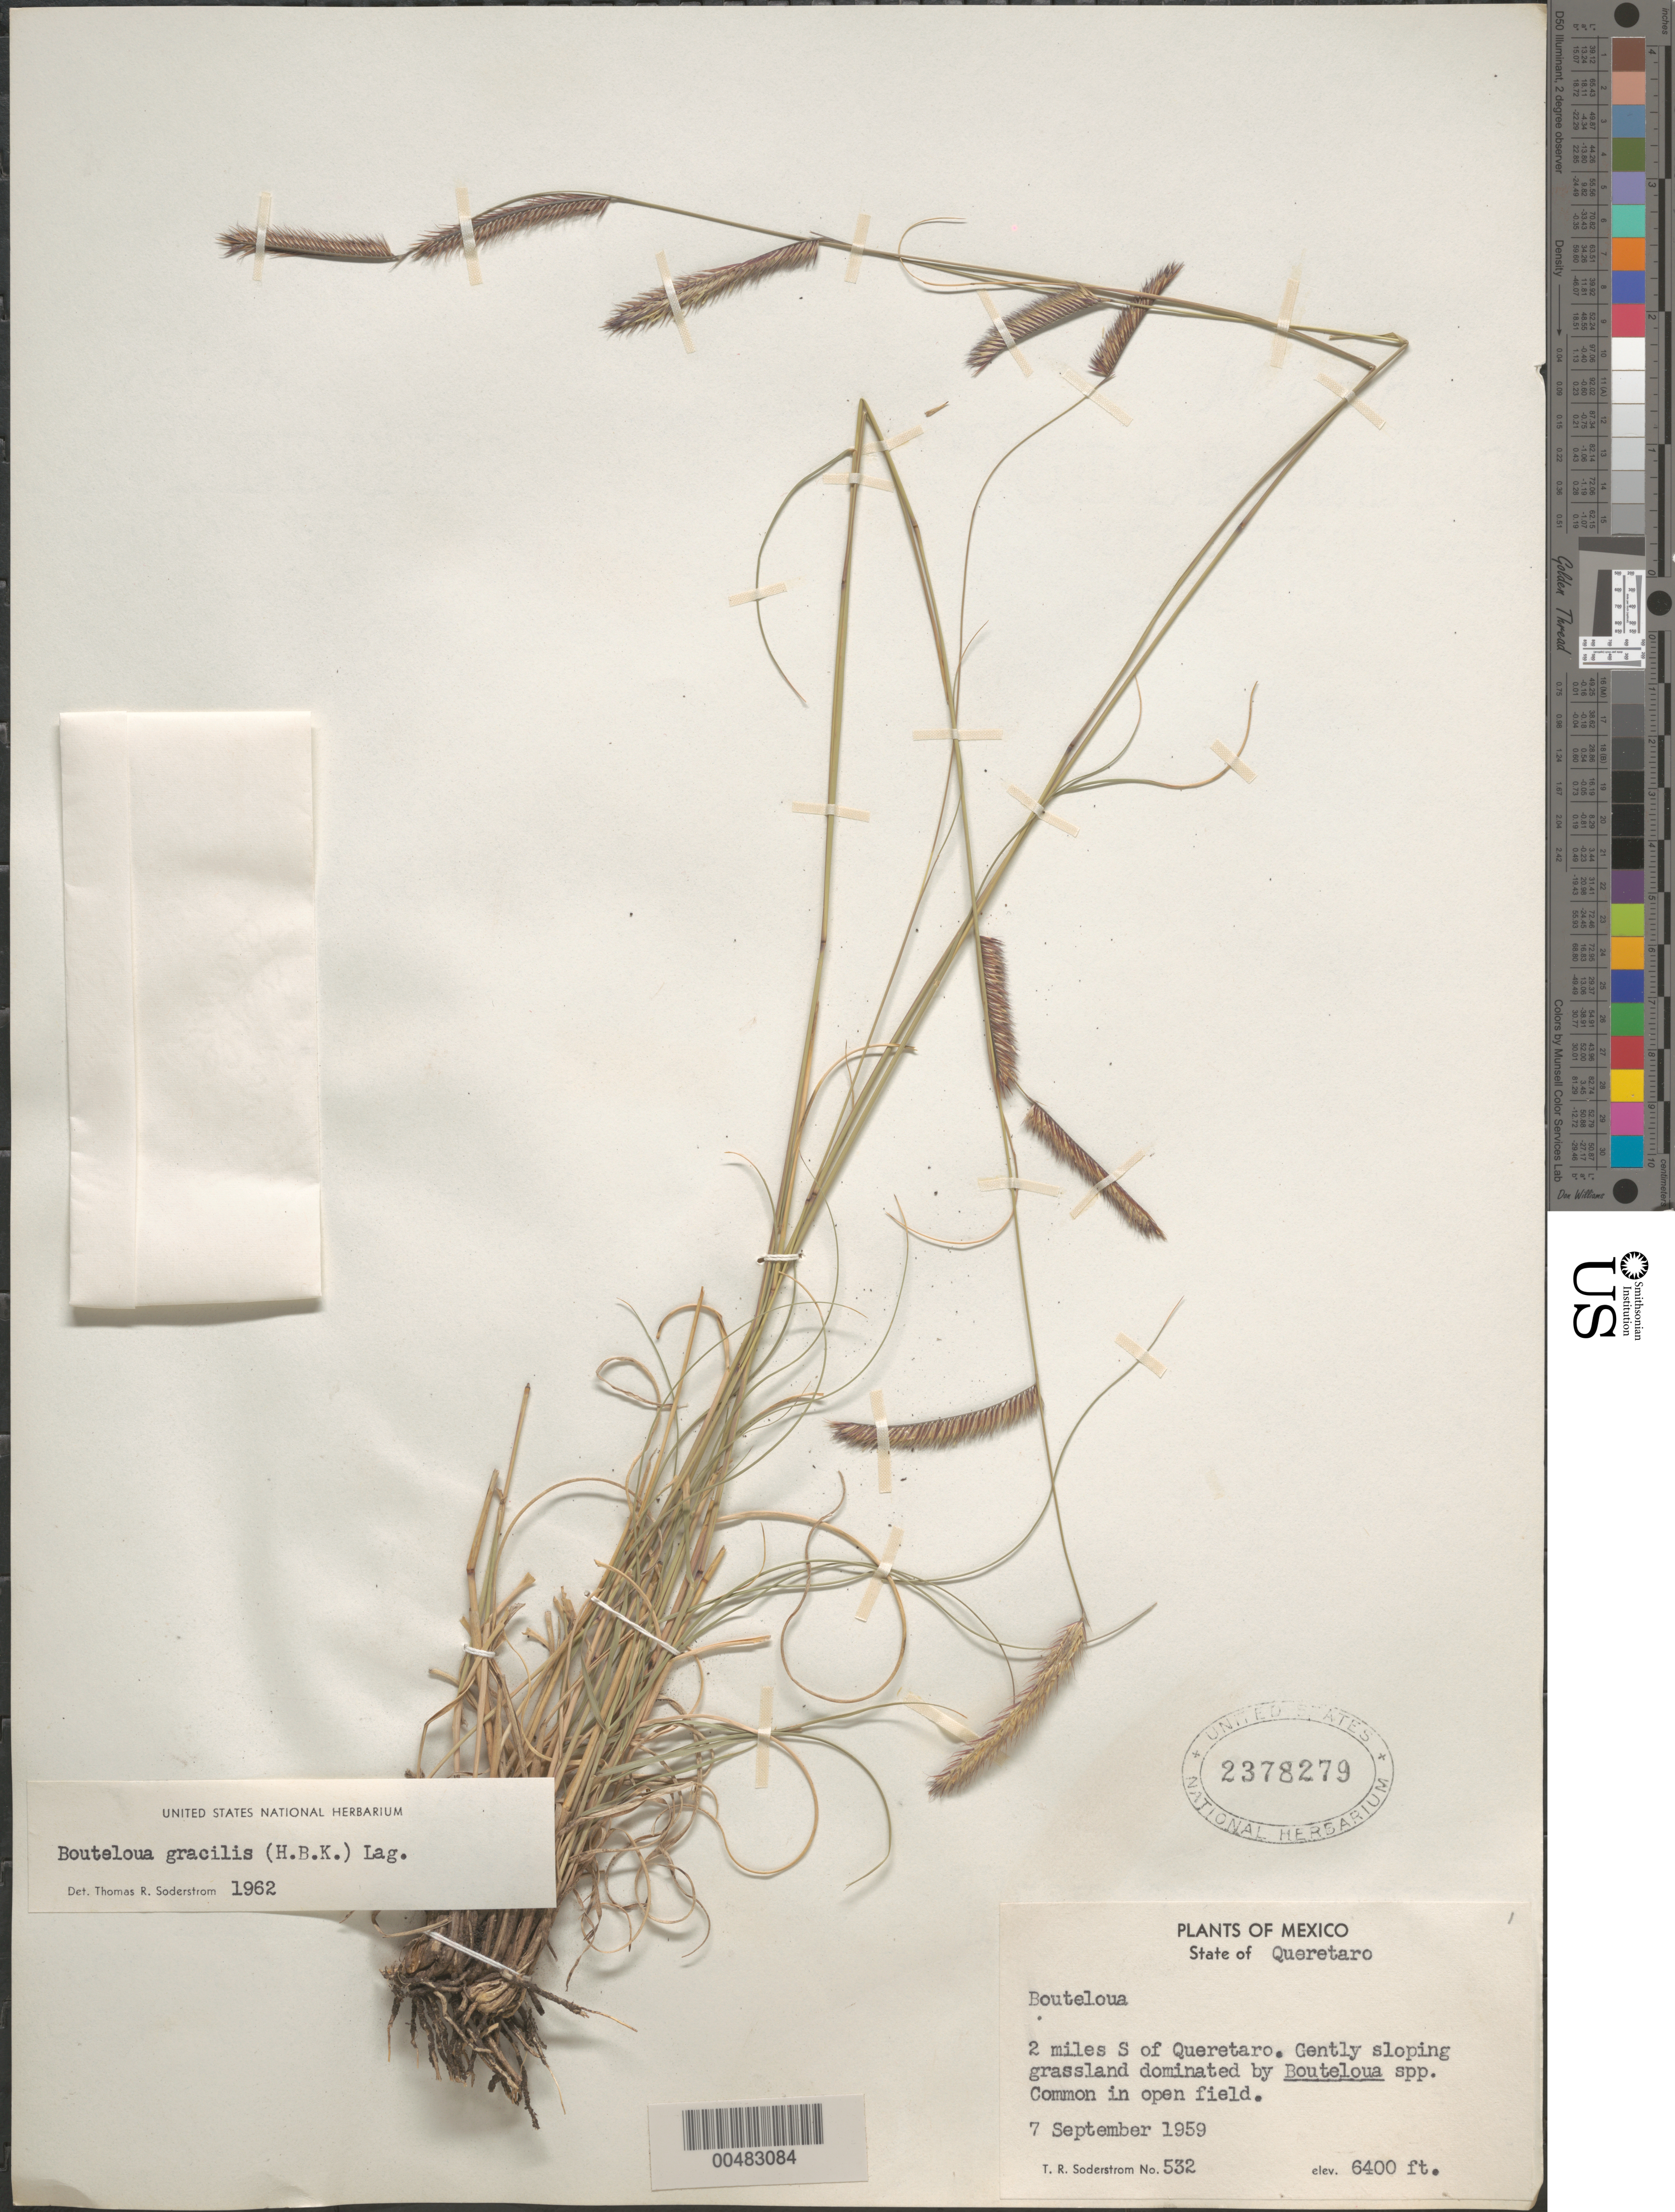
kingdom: Plantae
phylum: Tracheophyta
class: Liliopsida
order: Poales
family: Poaceae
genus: Bouteloua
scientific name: Bouteloua gracilis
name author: (Kunth) Lag. ex Griffiths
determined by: Soderstrom, T. R.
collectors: T. R. Soderstrom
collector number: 532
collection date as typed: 7 Sep 1959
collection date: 1959-09-07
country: Mexico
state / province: Querétaro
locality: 2 mi S of Querétaro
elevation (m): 1951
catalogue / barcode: US 2378279